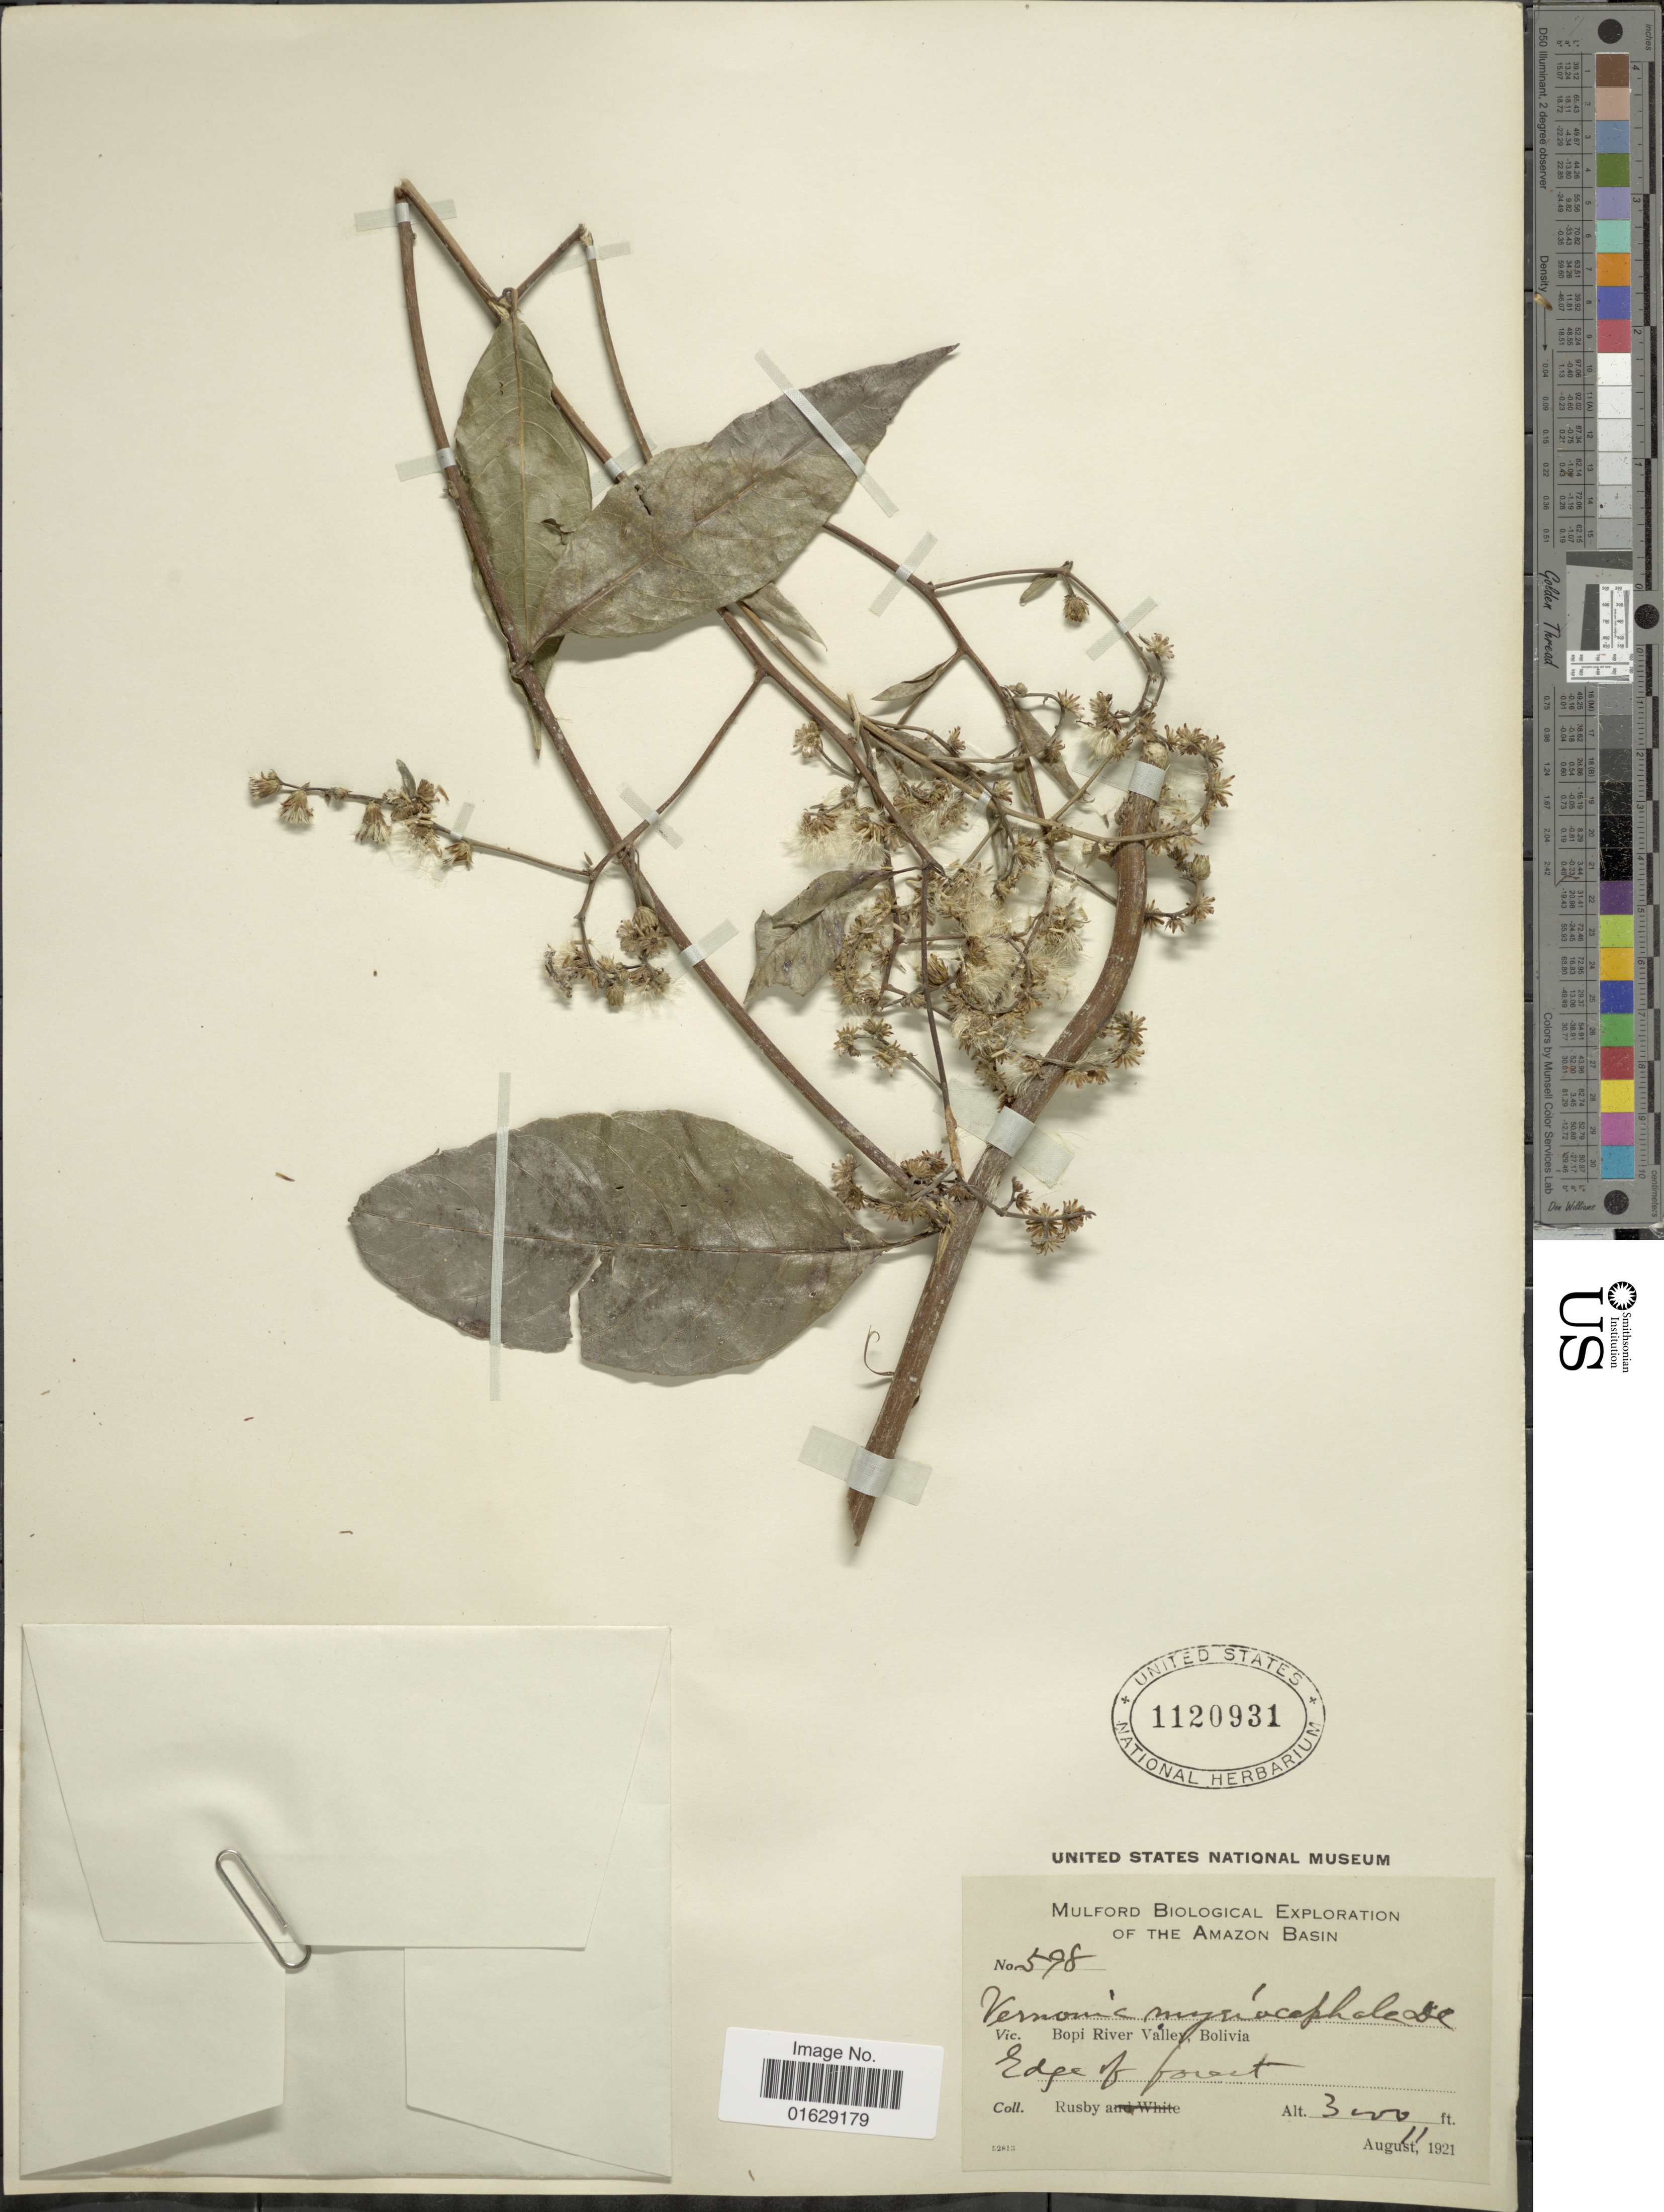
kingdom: Plantae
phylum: Tracheophyta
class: Magnoliopsida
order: Asterales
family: Asteraceae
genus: Lepidaploa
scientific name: Lepidaploa myriocephala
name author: (DC.) H. Rob.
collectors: H. H. Rusby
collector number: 598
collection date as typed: August 11, 1921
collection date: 1921-08-11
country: Bolivia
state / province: La Paz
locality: Bopi River Valley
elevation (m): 914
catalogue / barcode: US 1120931